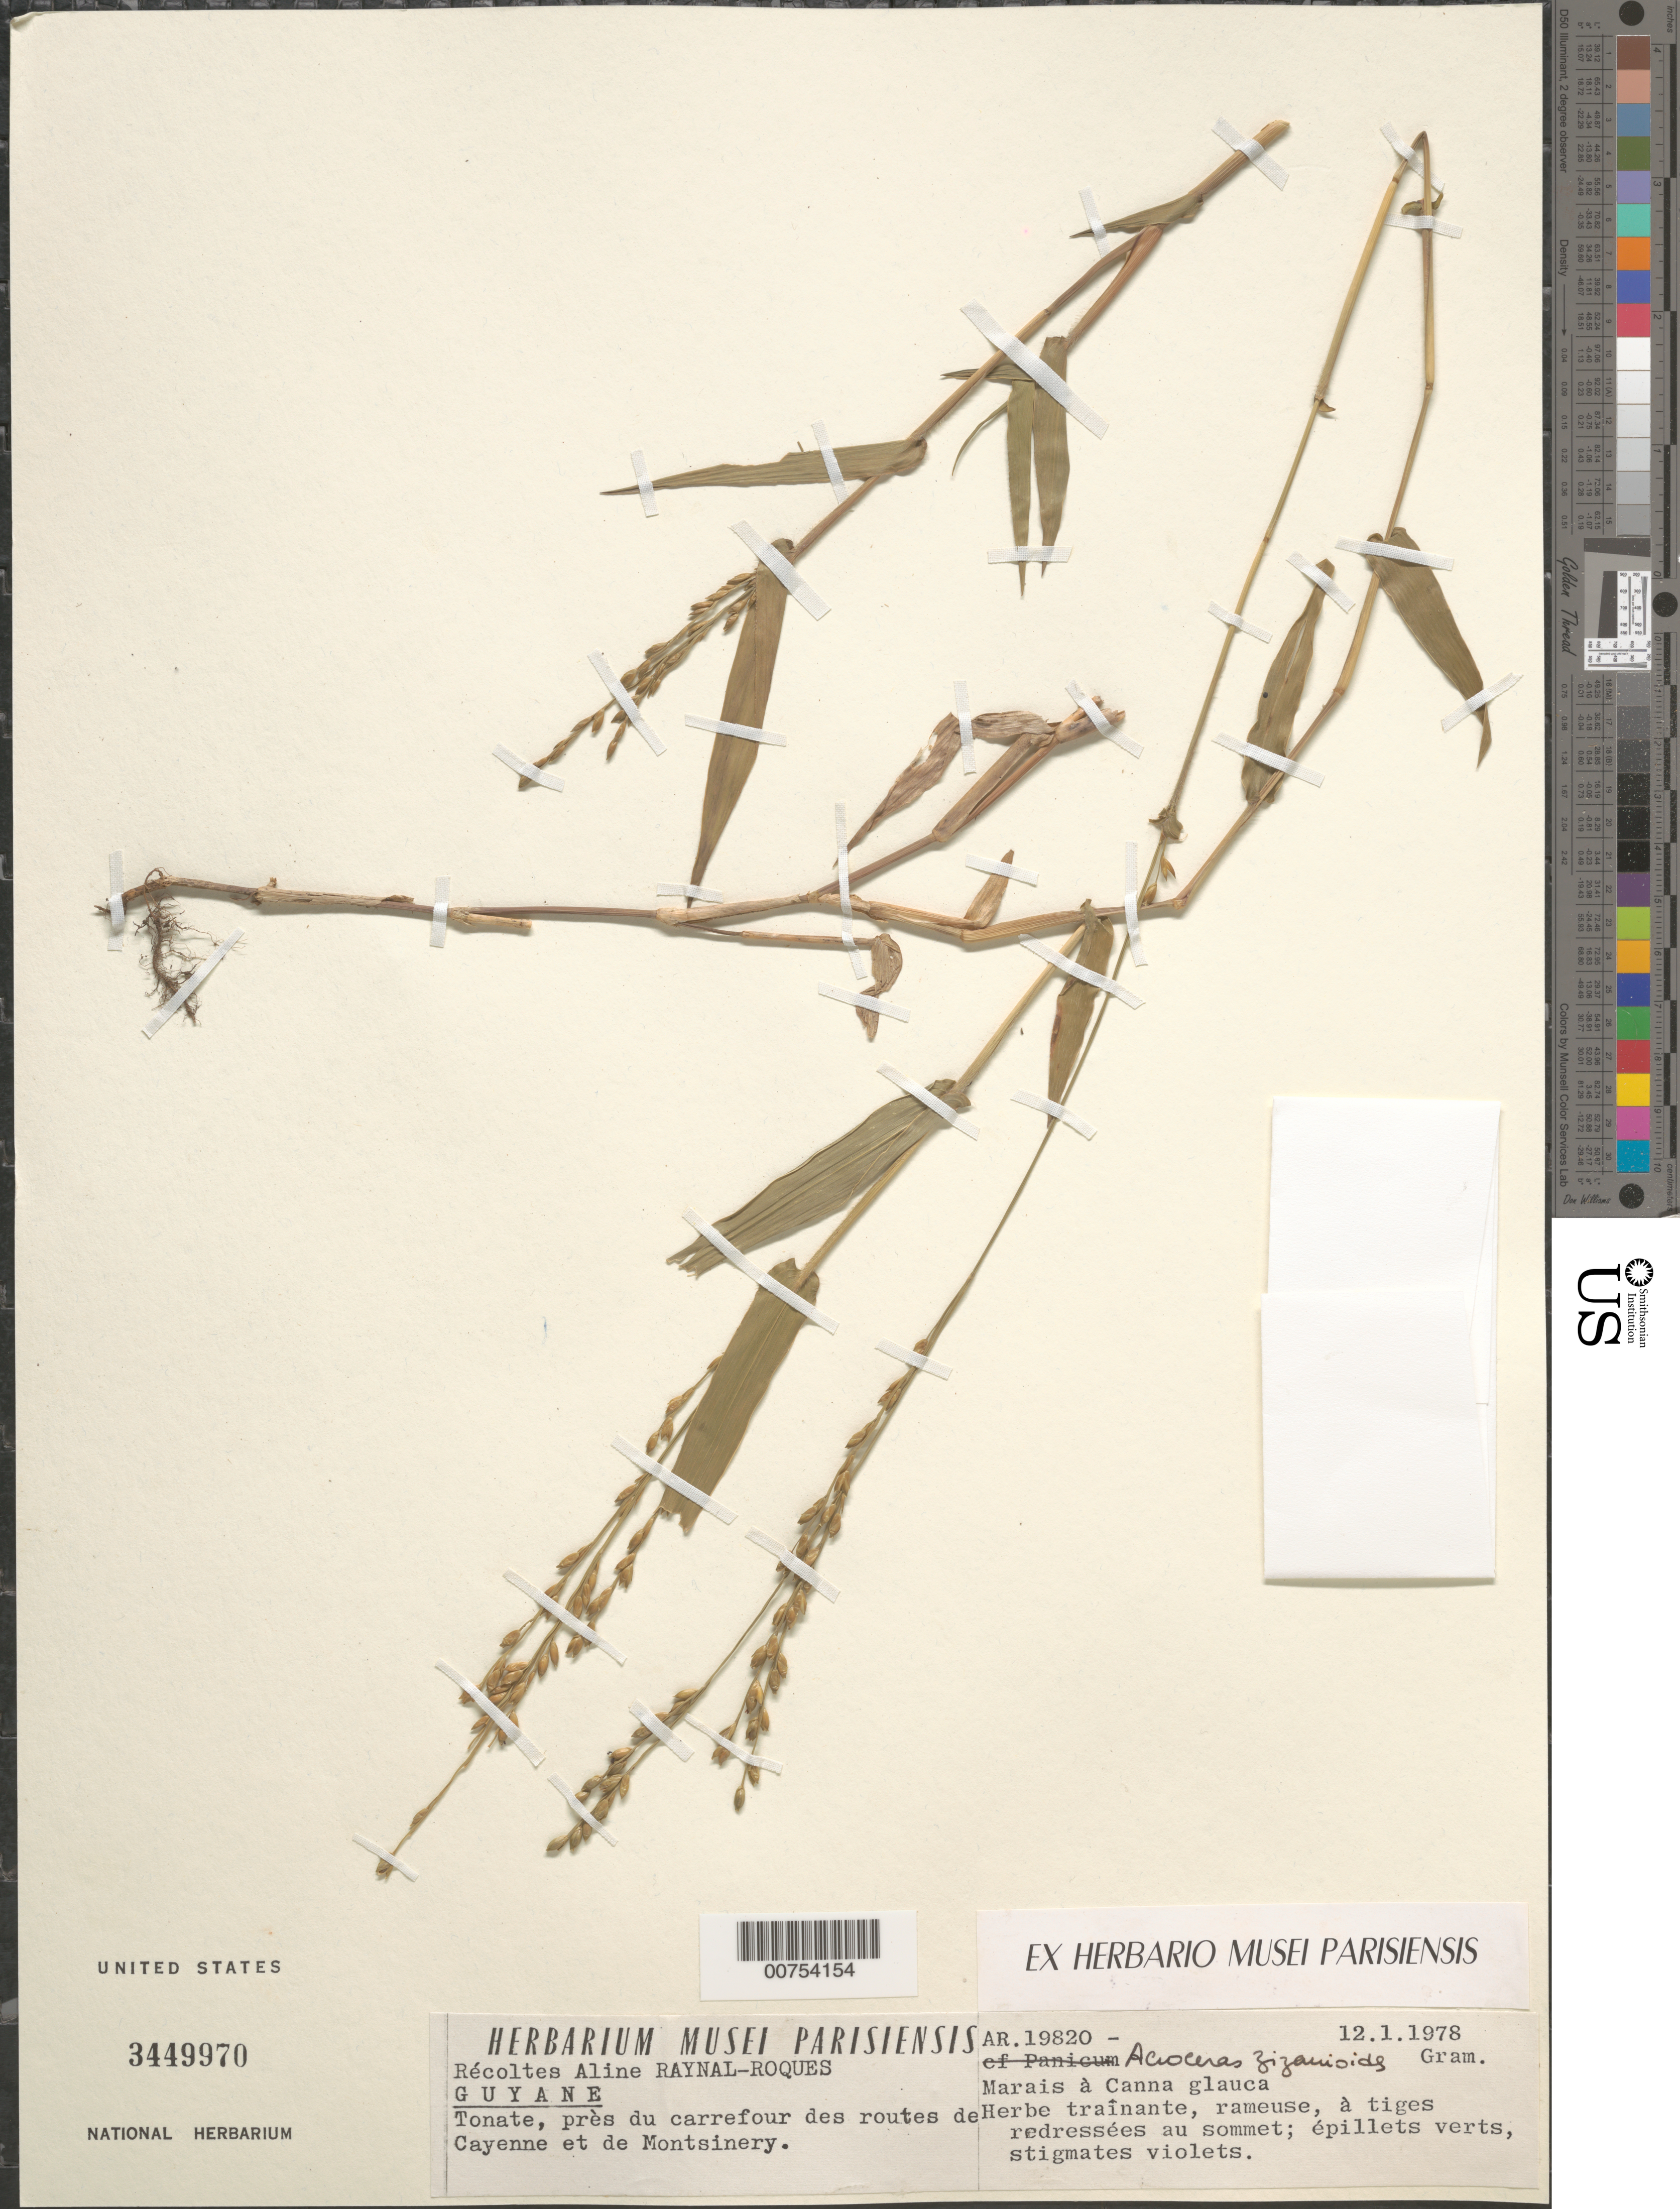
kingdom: Plantae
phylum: Tracheophyta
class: Liliopsida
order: Poales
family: Poaceae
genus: Acroceras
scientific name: Acroceras zizanioides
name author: (Kunth) Dandy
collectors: A. M. Raynal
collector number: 19820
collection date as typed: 12-Jan-78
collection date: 1978-01-12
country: French Guiana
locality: Tonate, pres du carrefour des routes de Cayenne et Montsinery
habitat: Marsh with Canna glauca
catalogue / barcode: US 3449970